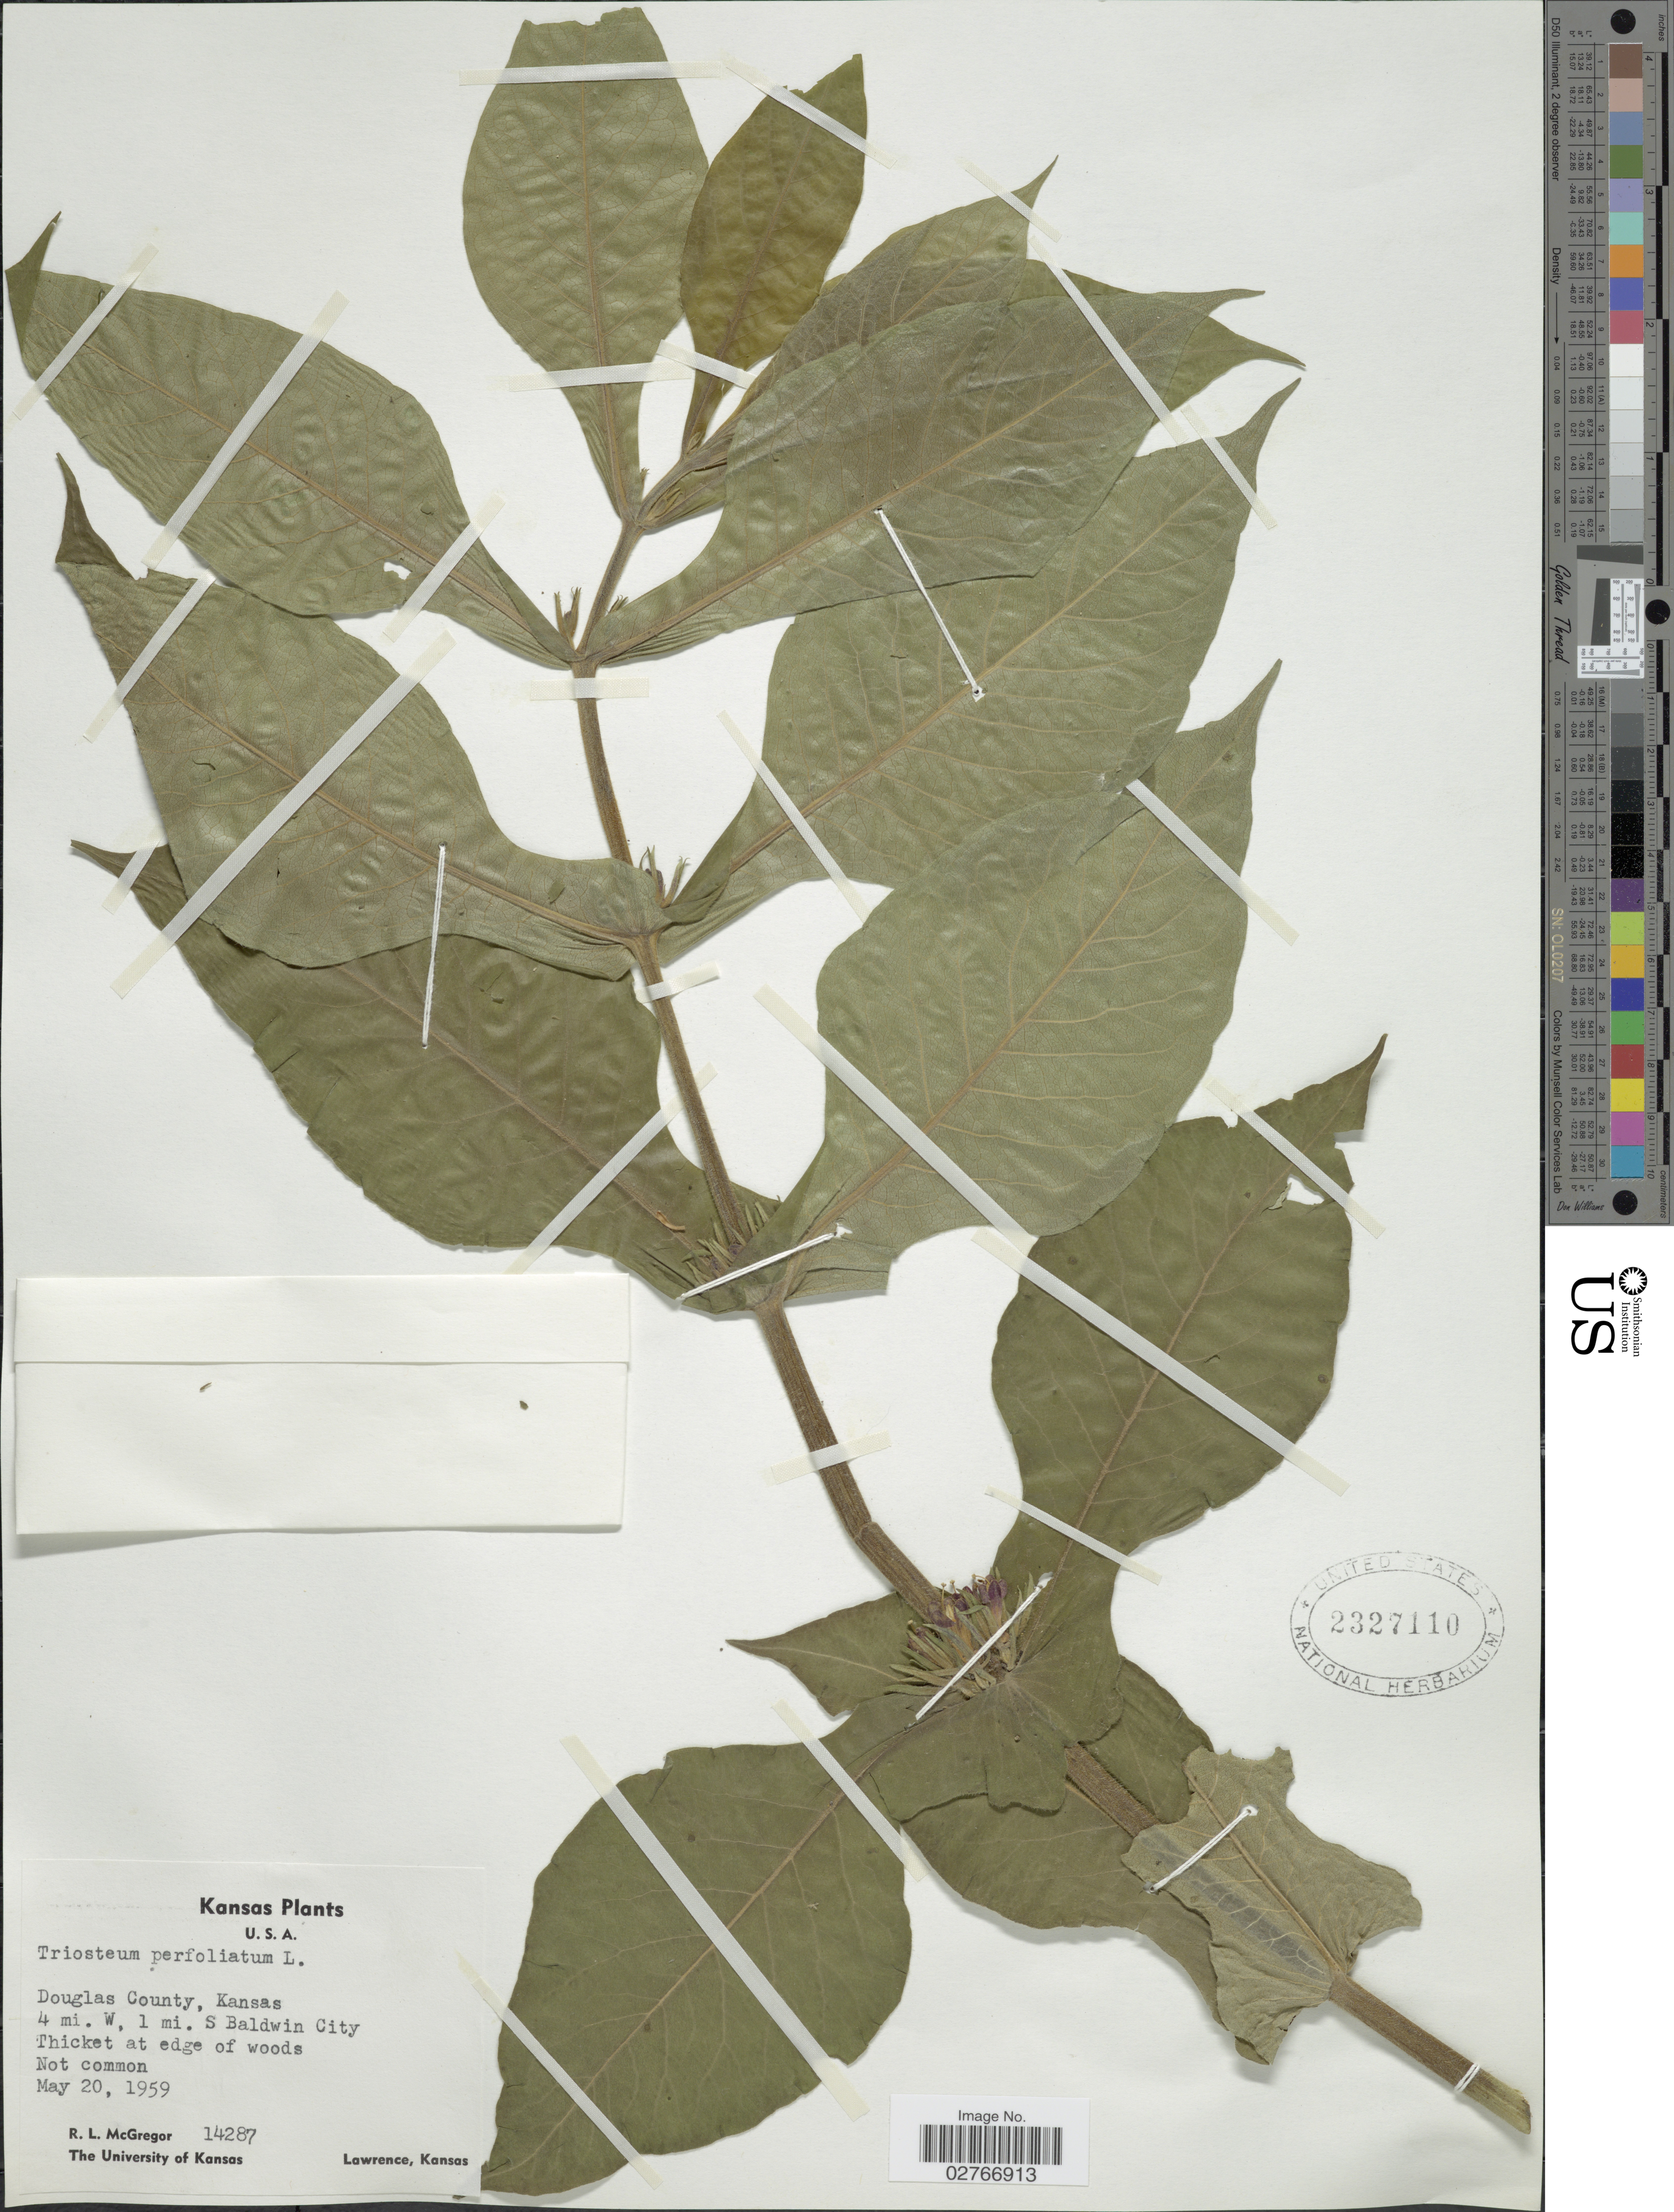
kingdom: Plantae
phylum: Tracheophyta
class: Magnoliopsida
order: Dipsacales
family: Caprifoliaceae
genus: Triosteum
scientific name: Triosteum perfoliatum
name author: L.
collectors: R. McGregor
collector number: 14287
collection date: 1959-05-20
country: United States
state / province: Kansas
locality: Douglas County. 4 mi. W. 1 mi. S Baldwin City.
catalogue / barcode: US 2327110